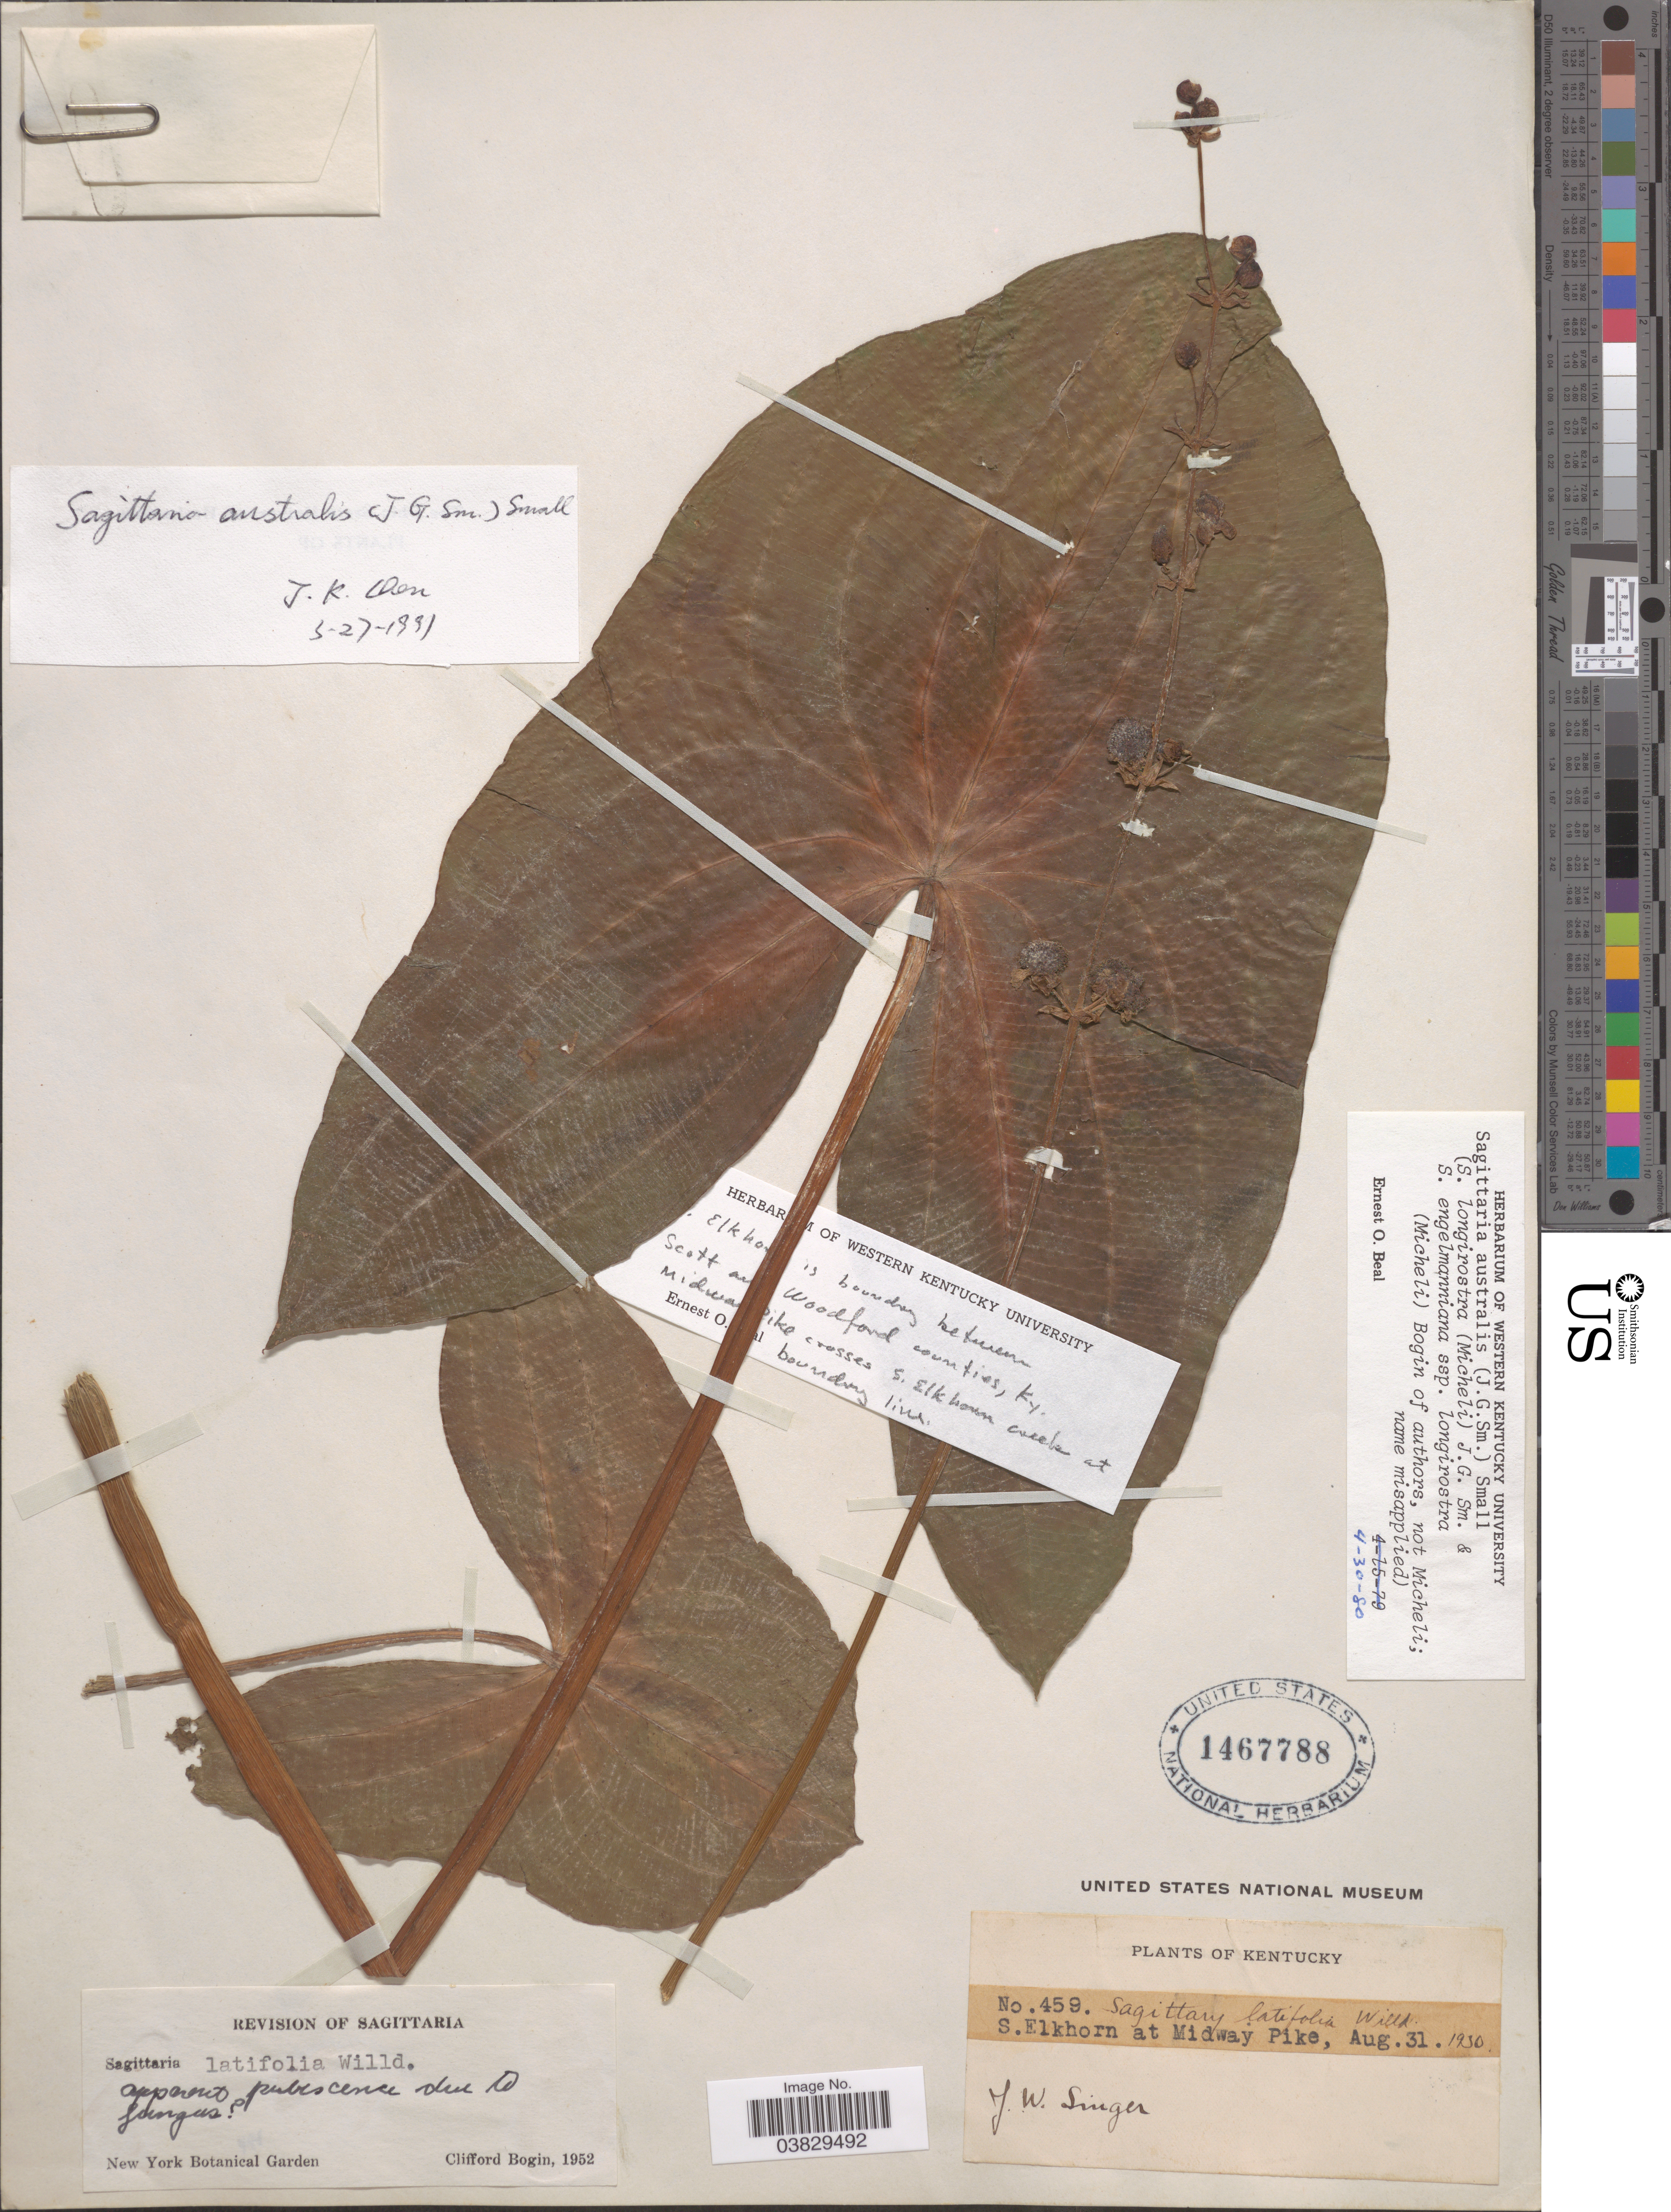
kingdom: Plantae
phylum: Tracheophyta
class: Liliopsida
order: Alismatales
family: Alismataceae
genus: Sagittaria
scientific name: Sagittaria australis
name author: (J.G. Sm. ex C. Mohr) Small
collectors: J. EW. Singer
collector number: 459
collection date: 1930-08-31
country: United States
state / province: Kentucky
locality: S. Elkhorn at Midway Pike.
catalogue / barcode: US 1467788